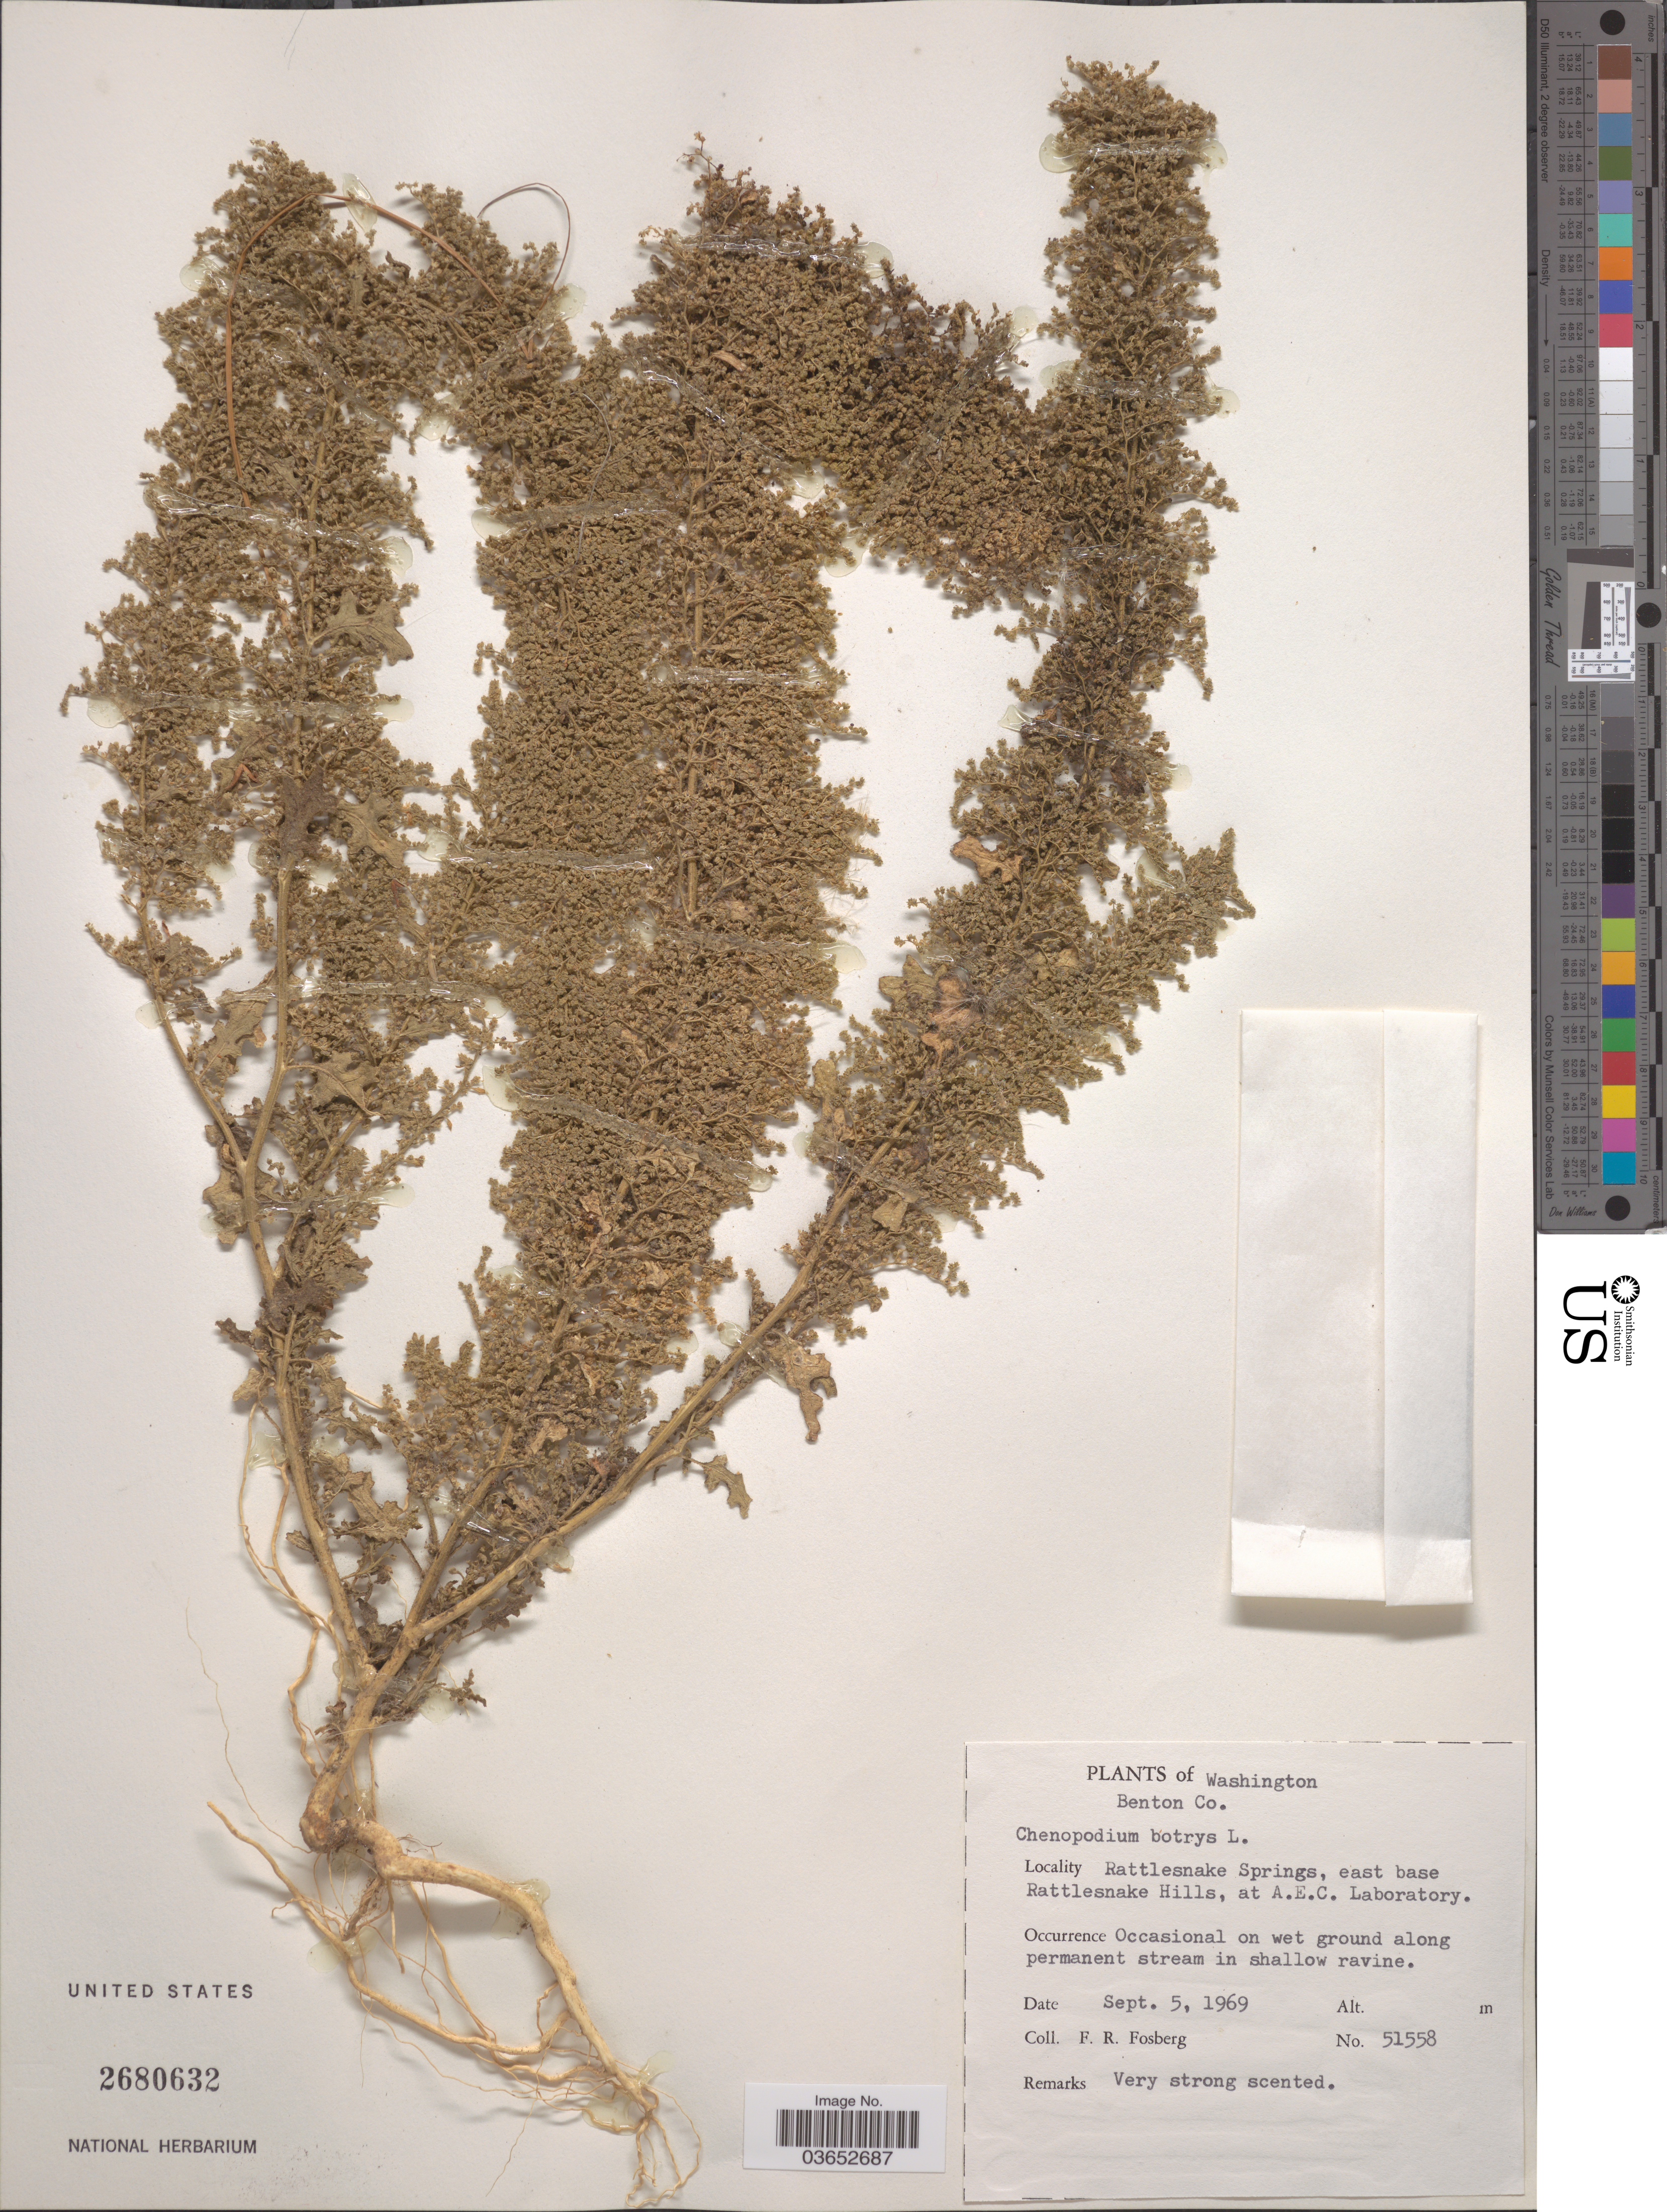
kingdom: Plantae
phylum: Tracheophyta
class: Magnoliopsida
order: Caryophyllales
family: Amaranthaceae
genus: Chenopodium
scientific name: Chenopodium botrys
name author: L.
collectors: F. R. Fosberg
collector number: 51558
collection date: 1969-09-05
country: United States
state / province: Washington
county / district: Benton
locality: Benton Co. Rattlesnake Springs, east base Rattlesnake Hills, at A.E.C. Laboratory.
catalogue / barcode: US 2690632